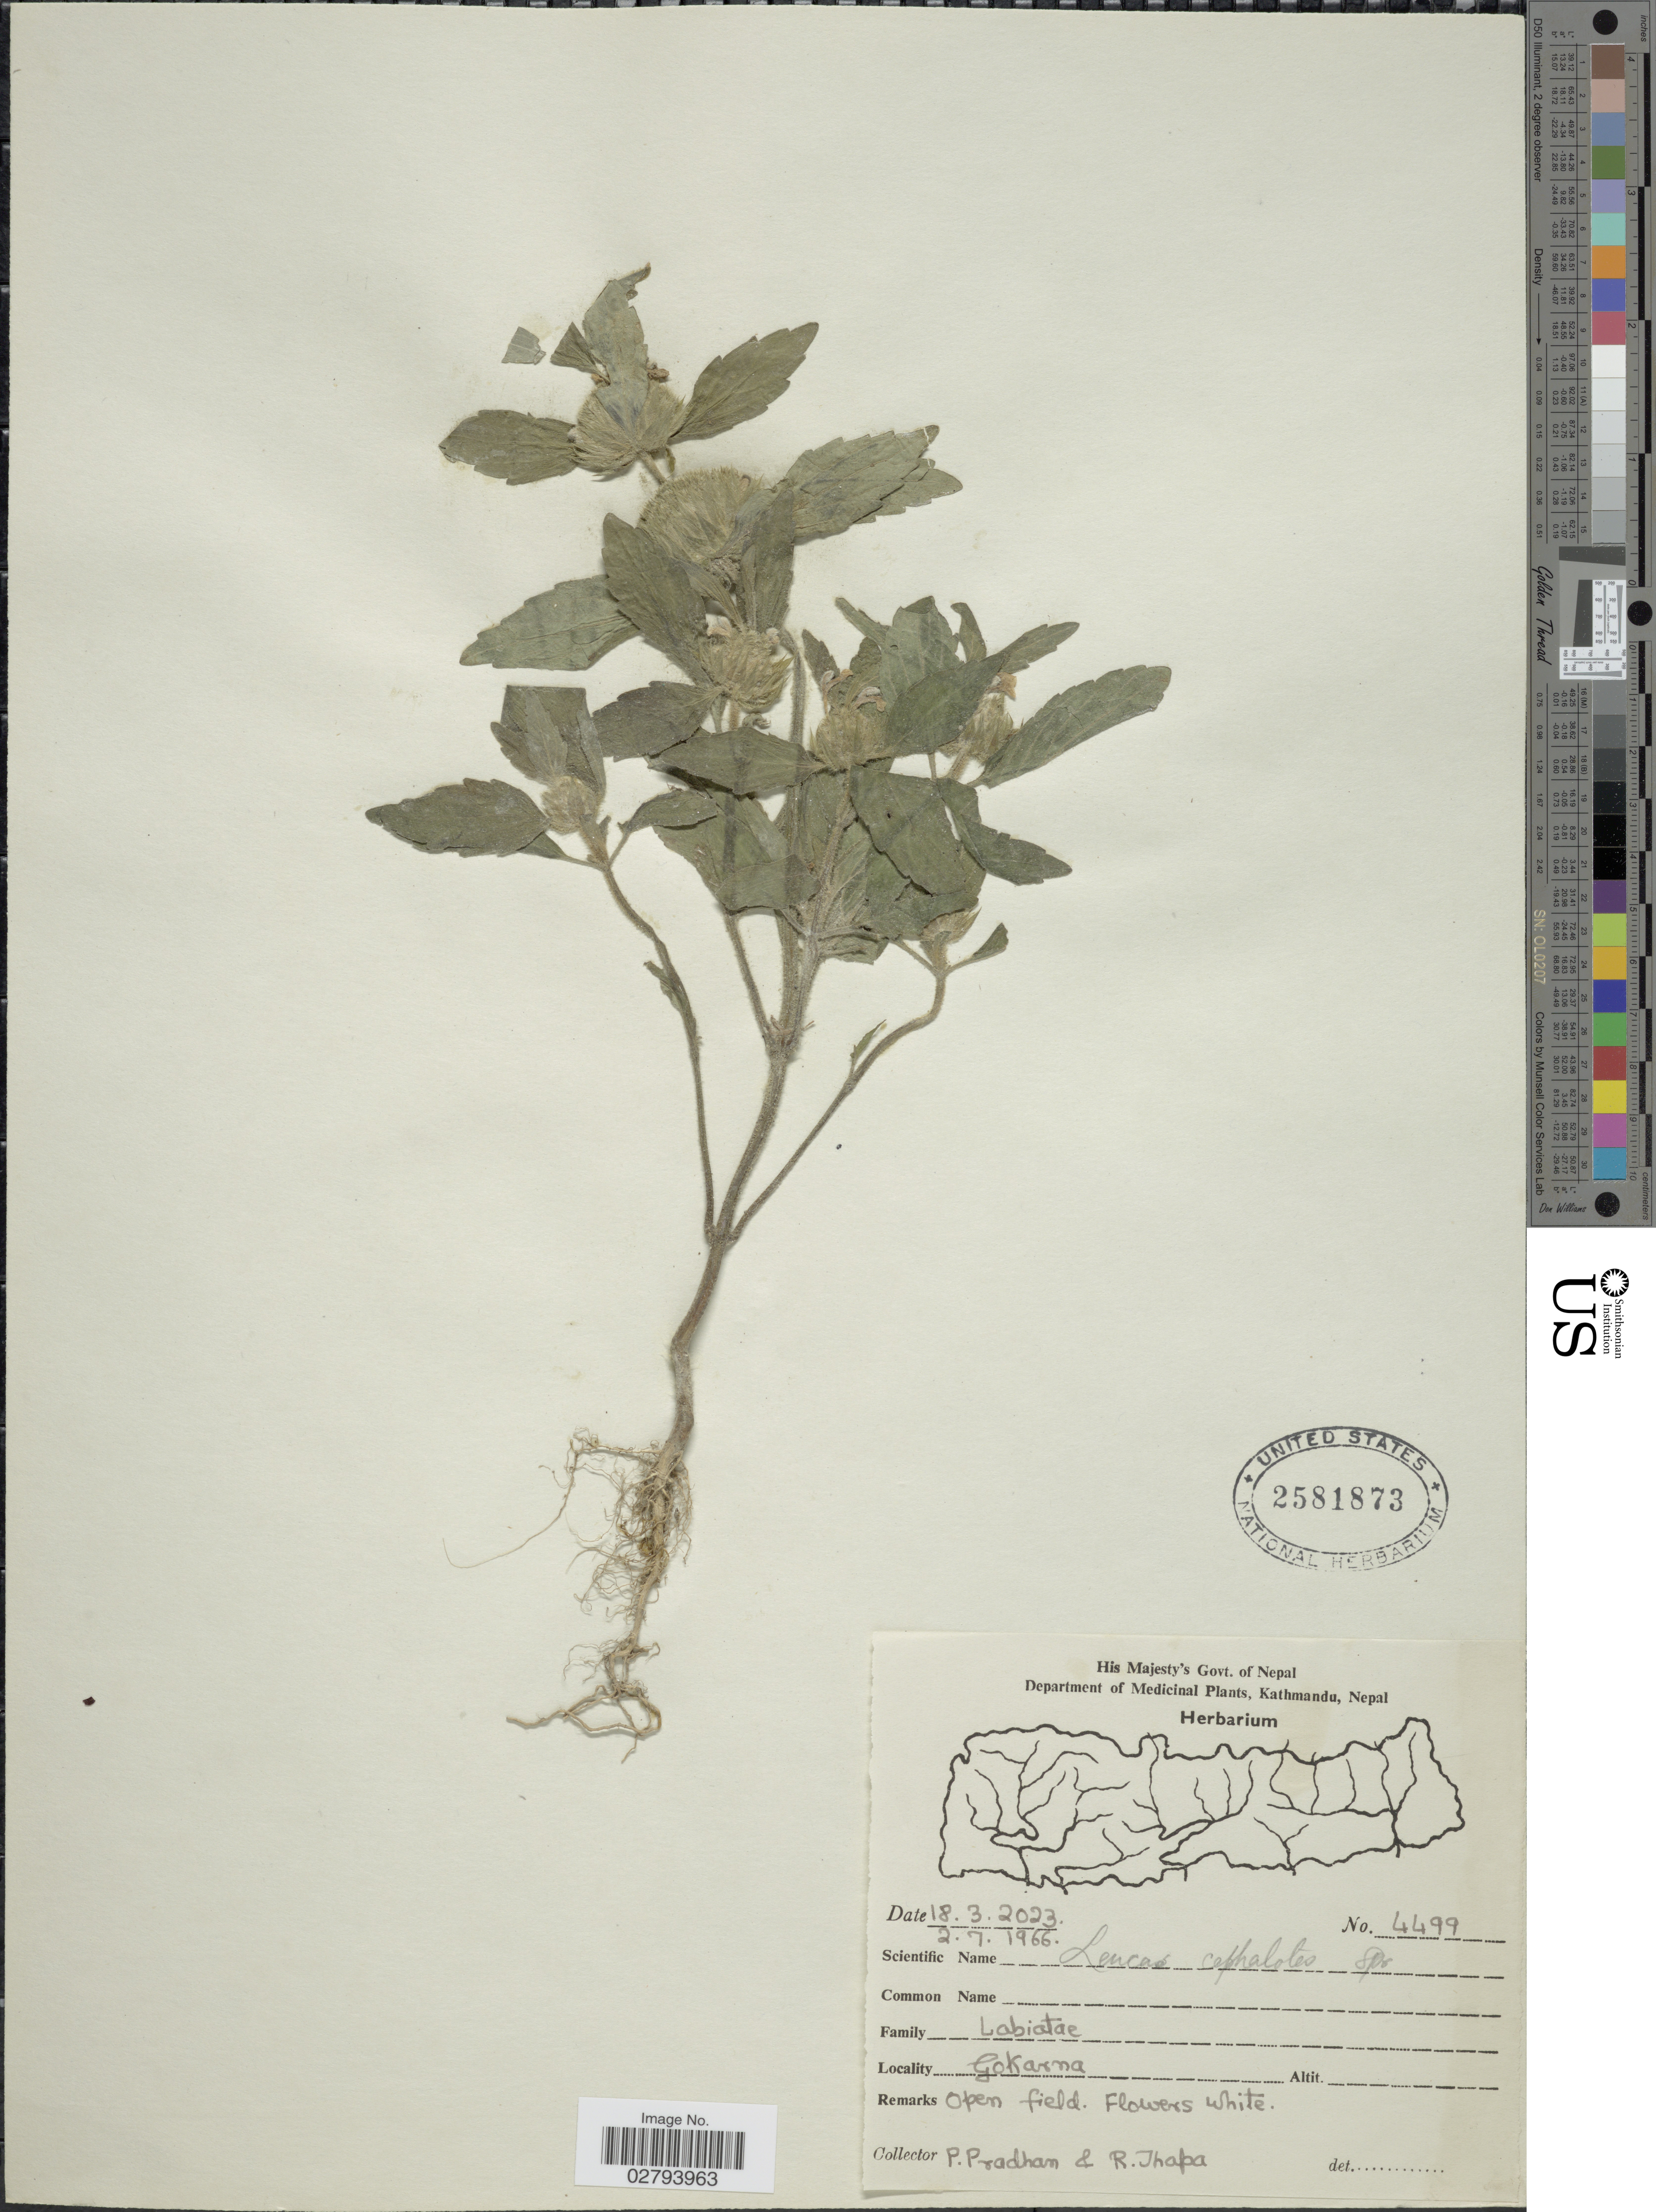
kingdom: Plantae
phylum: Tracheophyta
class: Magnoliopsida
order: Lamiales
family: Lamiaceae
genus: Leucas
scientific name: Leucas cephalotes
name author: (A. Roth) Spreng.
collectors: P. Pradhan & R. Thapa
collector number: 4499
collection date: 1966-07-02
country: Nepal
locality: Gokarna.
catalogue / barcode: US 2581873